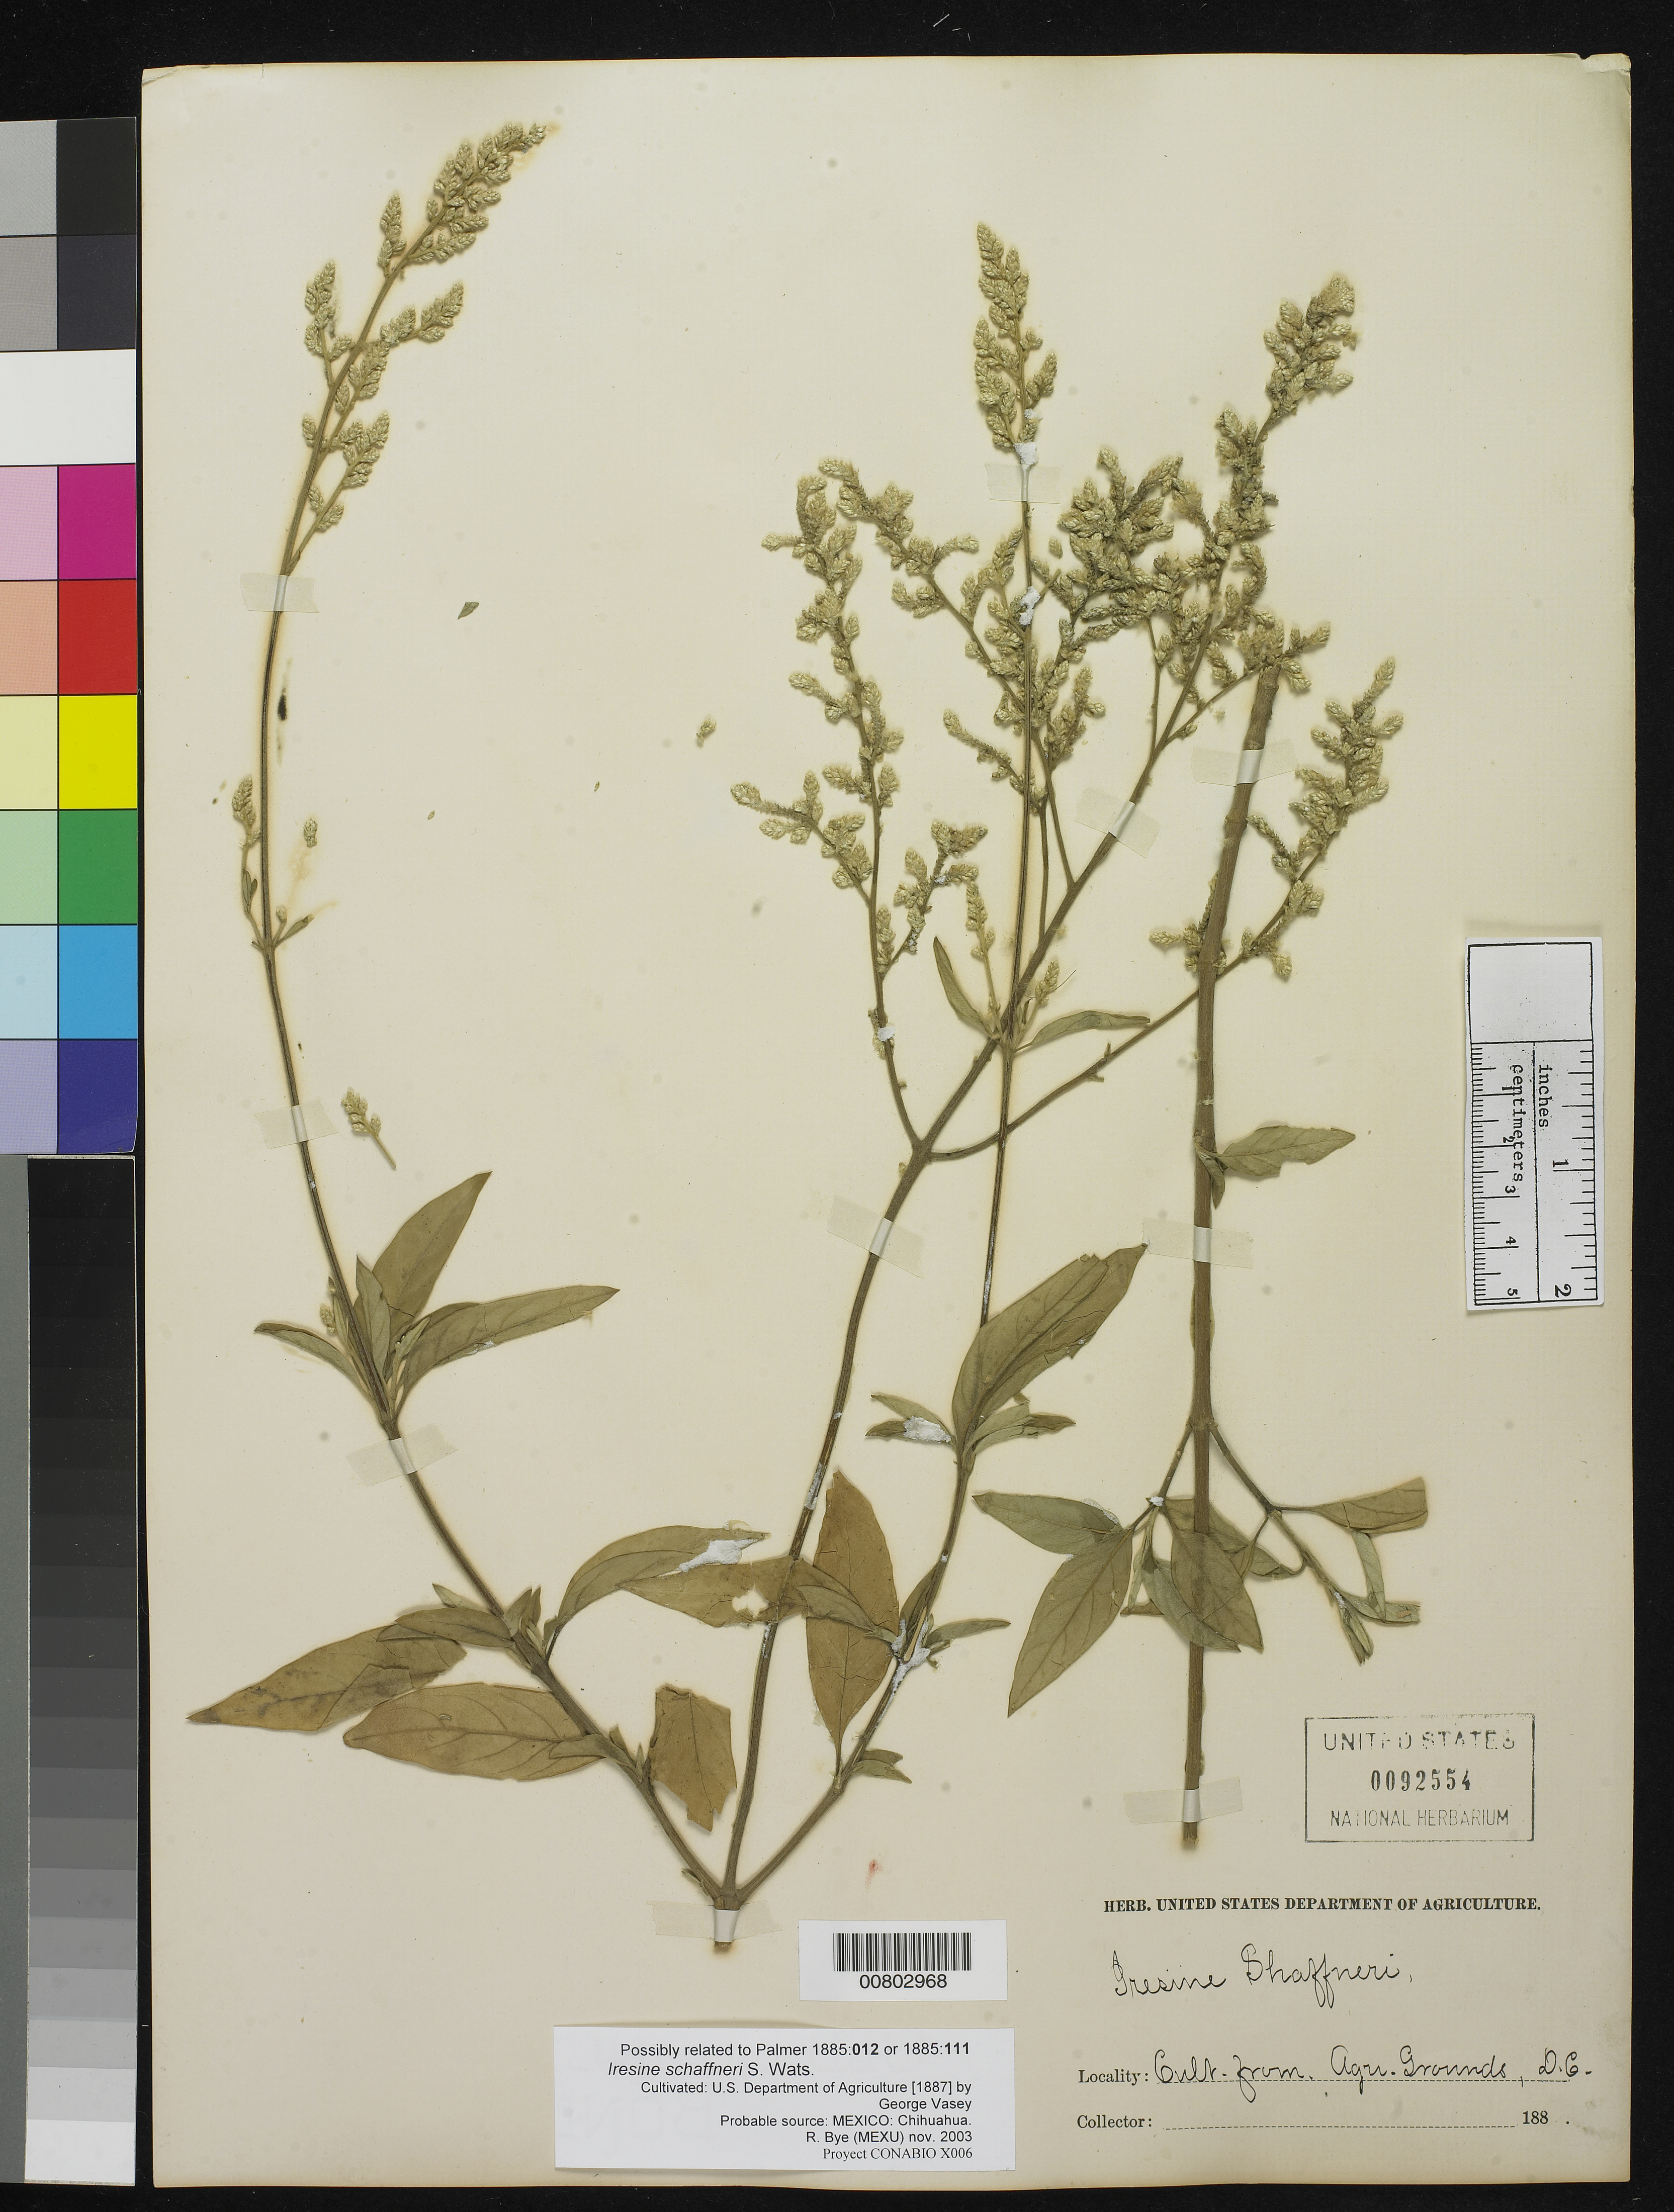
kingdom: Plantae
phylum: Tracheophyta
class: Magnoliopsida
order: Caryophyllales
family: Amaranthaceae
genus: Iresine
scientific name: Iresine schaffneri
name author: S. Watson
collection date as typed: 1887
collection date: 1887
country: United States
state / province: District of Columbia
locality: Agricultural Grounds.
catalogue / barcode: US 92554